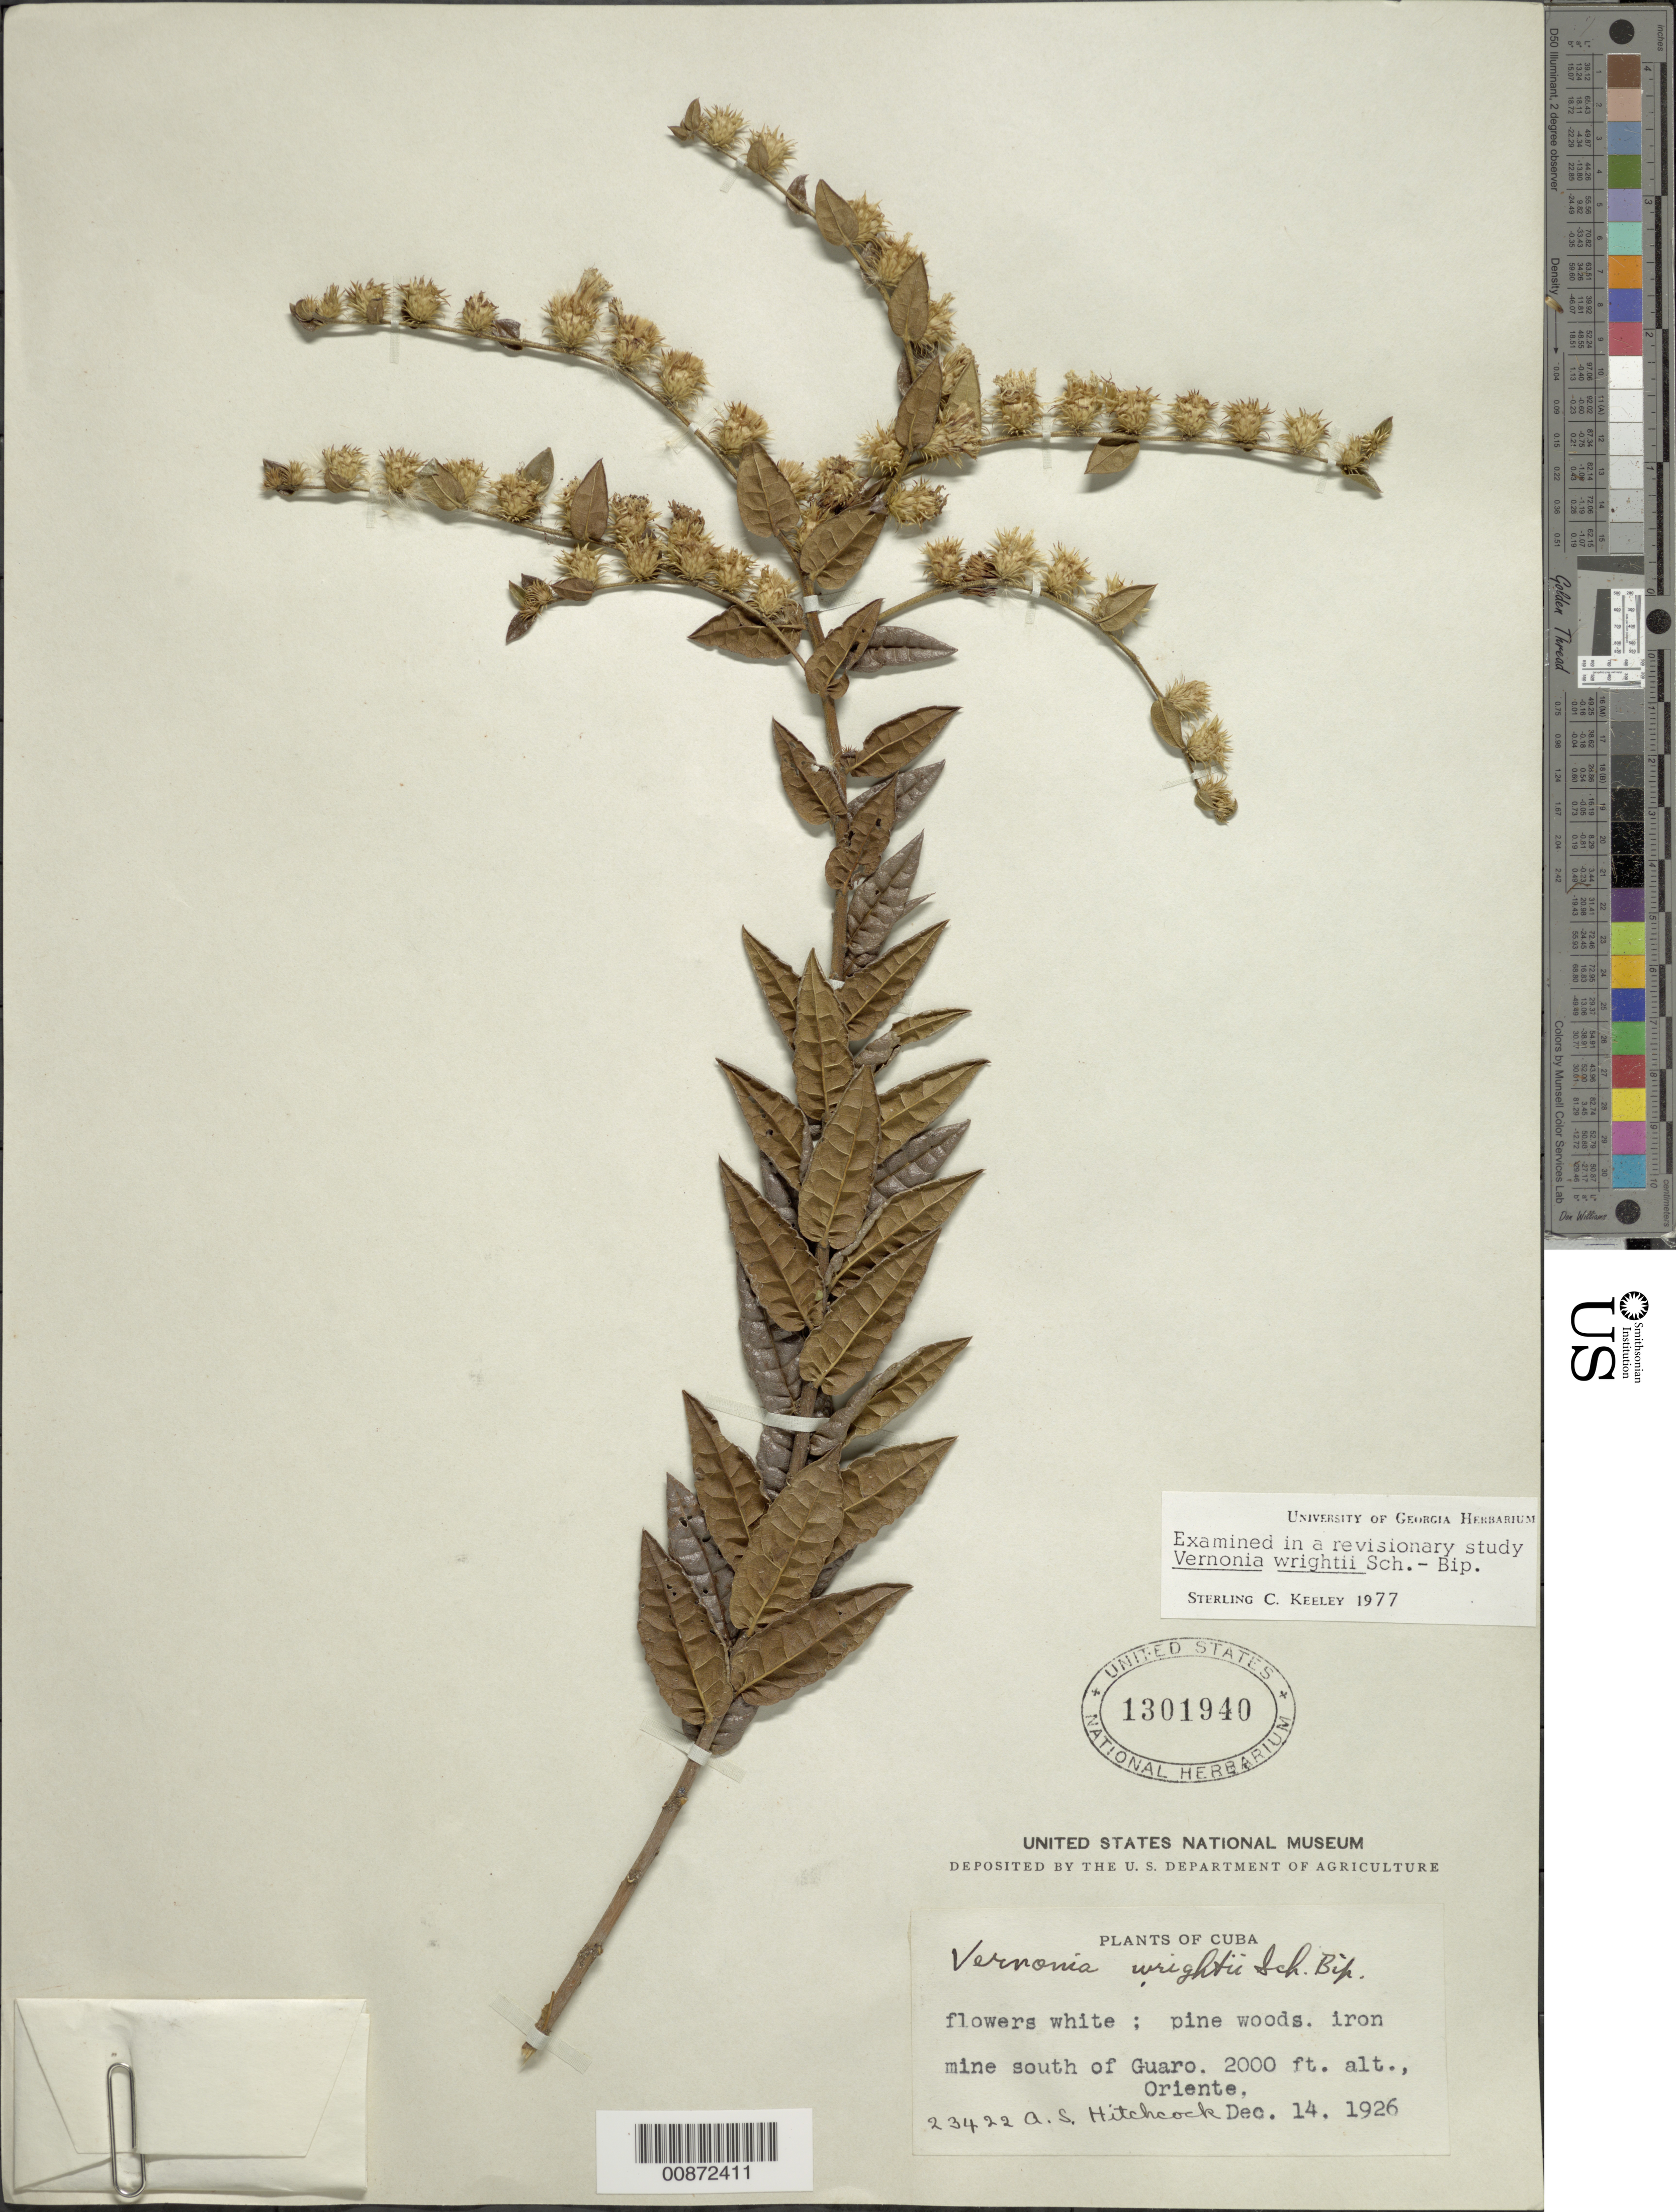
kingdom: Plantae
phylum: Tracheophyta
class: Magnoliopsida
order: Asterales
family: Asteraceae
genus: Lepidaploa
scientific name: Lepidaploa wrightii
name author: (Sch. Bip.) H. Rob.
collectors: A. S. Hitchcock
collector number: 23422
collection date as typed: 14 Dec 1926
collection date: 1926-12-14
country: Cuba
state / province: Oriente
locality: Iron mine south of Guaro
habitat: Pine woods near mine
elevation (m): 610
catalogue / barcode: US 1301940